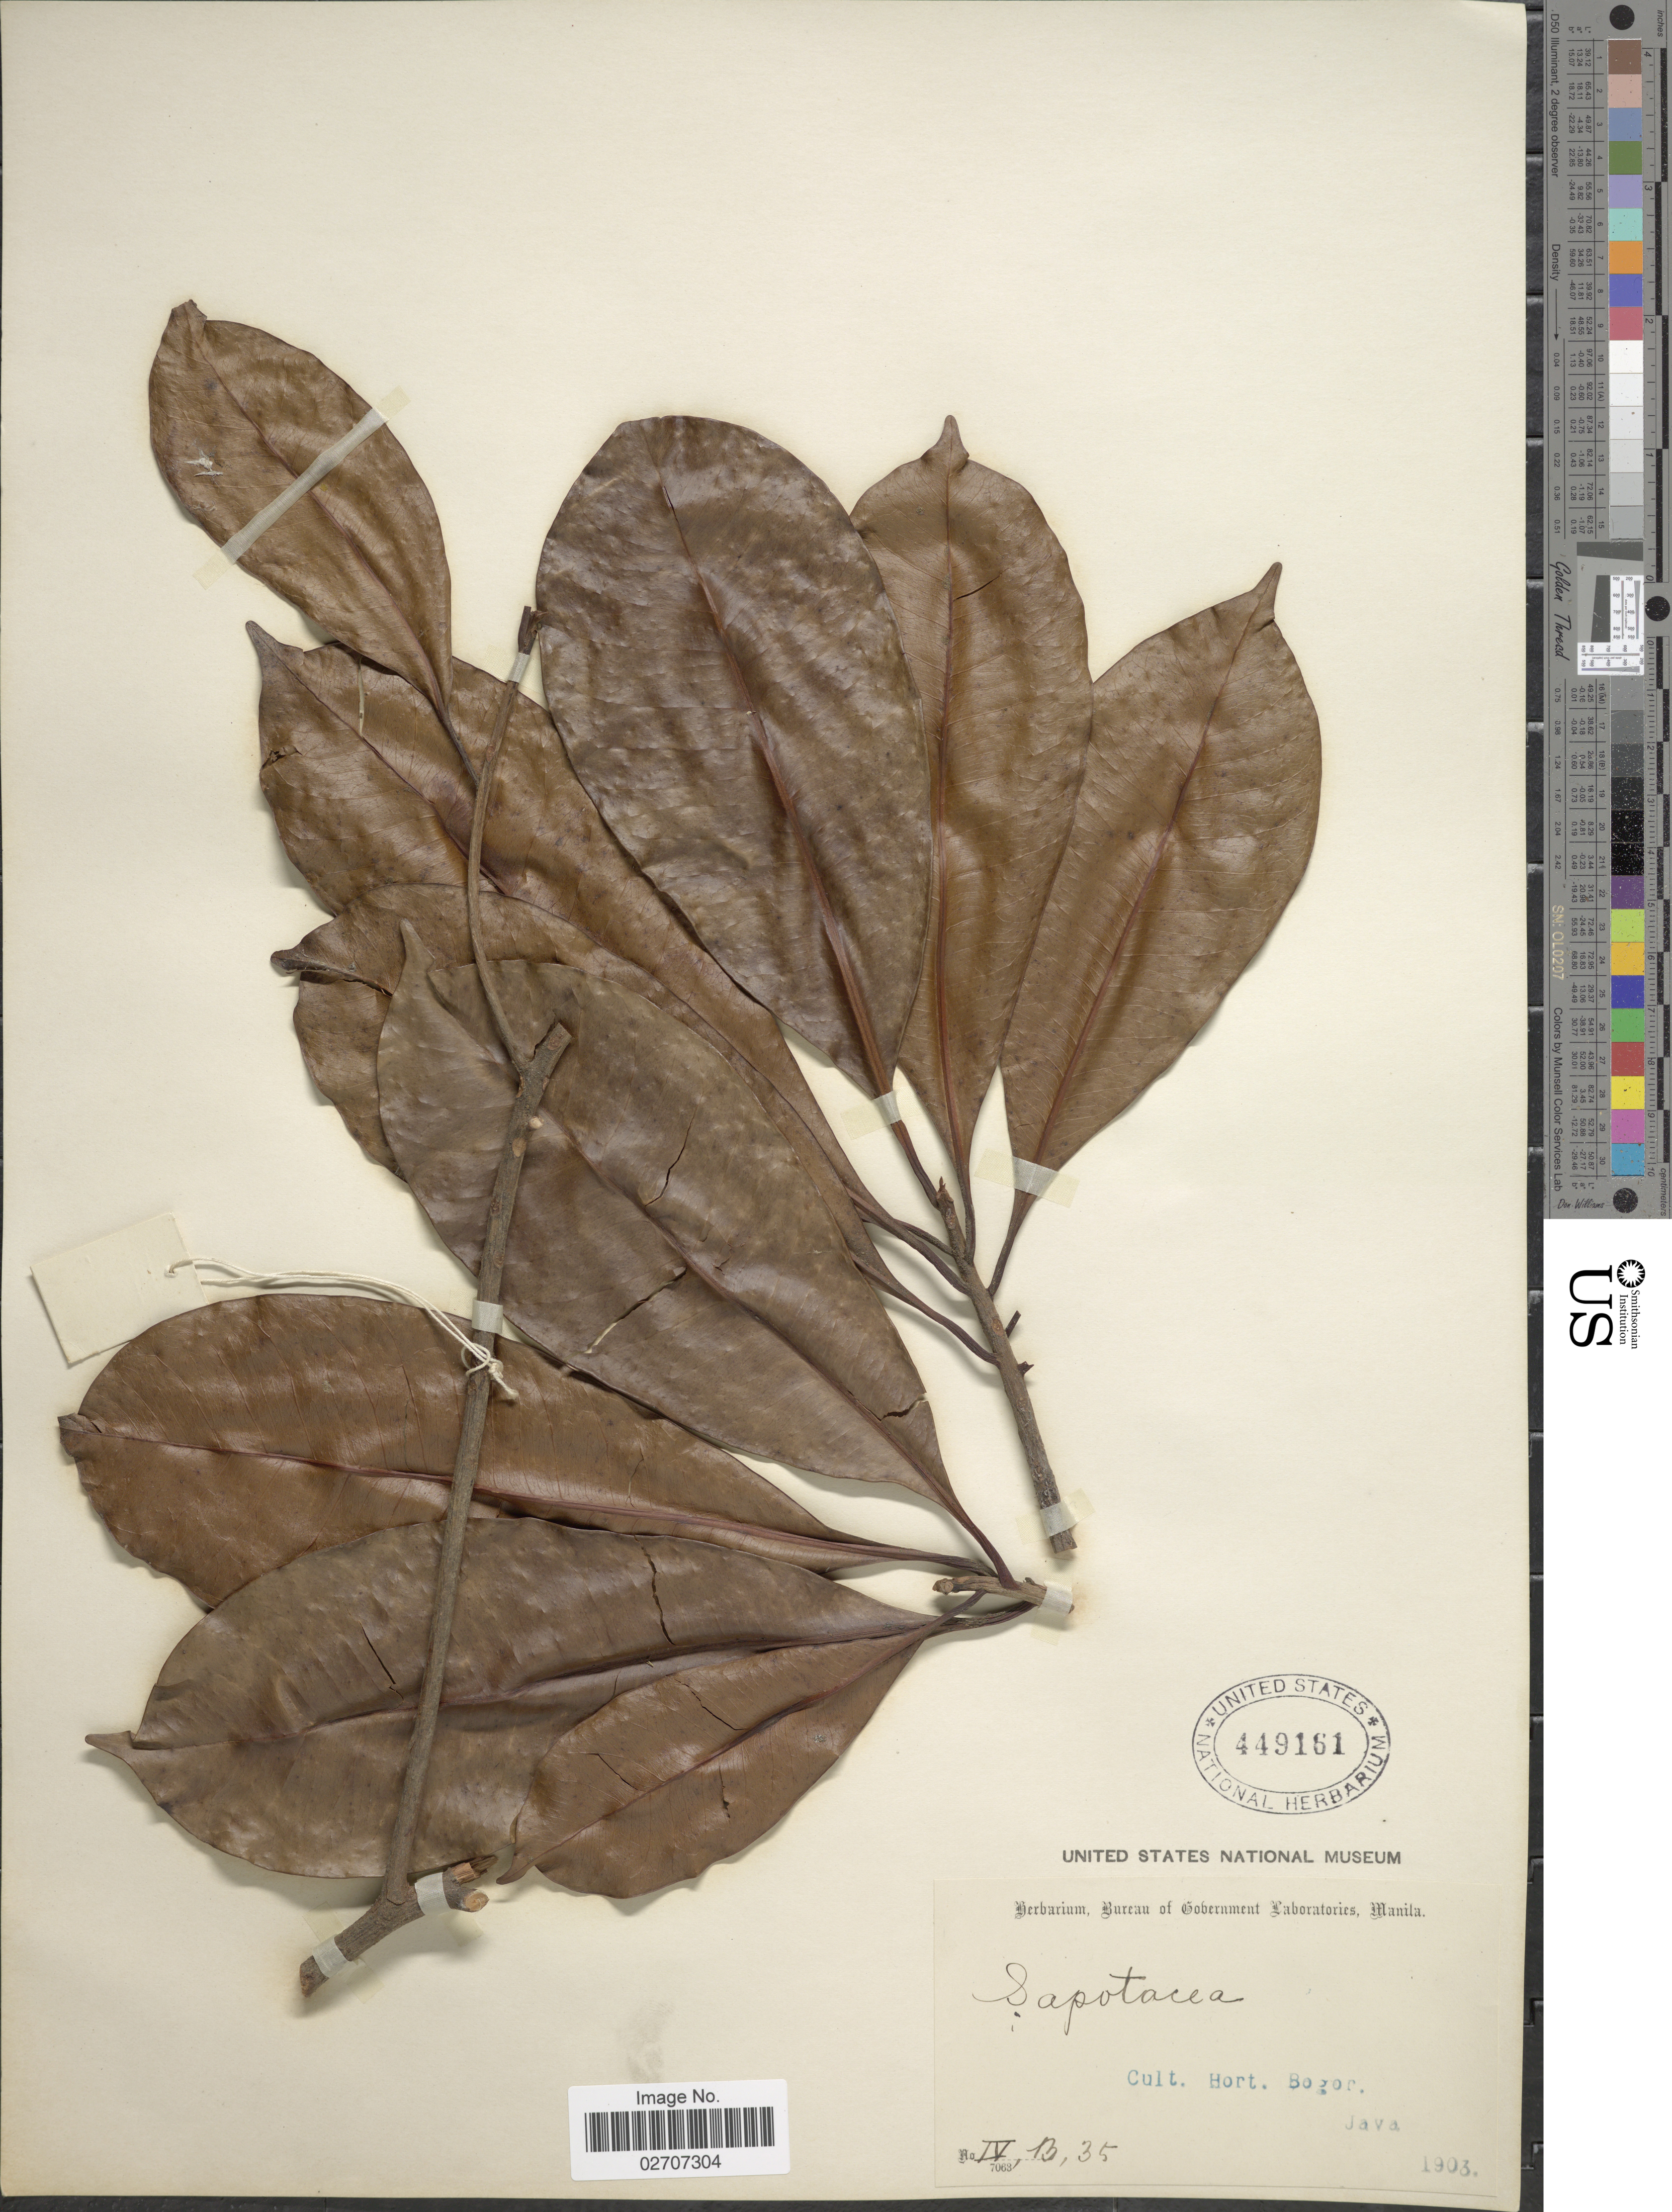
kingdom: Plantae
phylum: Tracheophyta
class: Magnoliopsida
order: Ericales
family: Sapotaceae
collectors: Ex herb. Bureau of Government Laboratories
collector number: IV,B,35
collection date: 1903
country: Indonesia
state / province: Java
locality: Cult. Hort. Bogor. Java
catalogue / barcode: US 449161